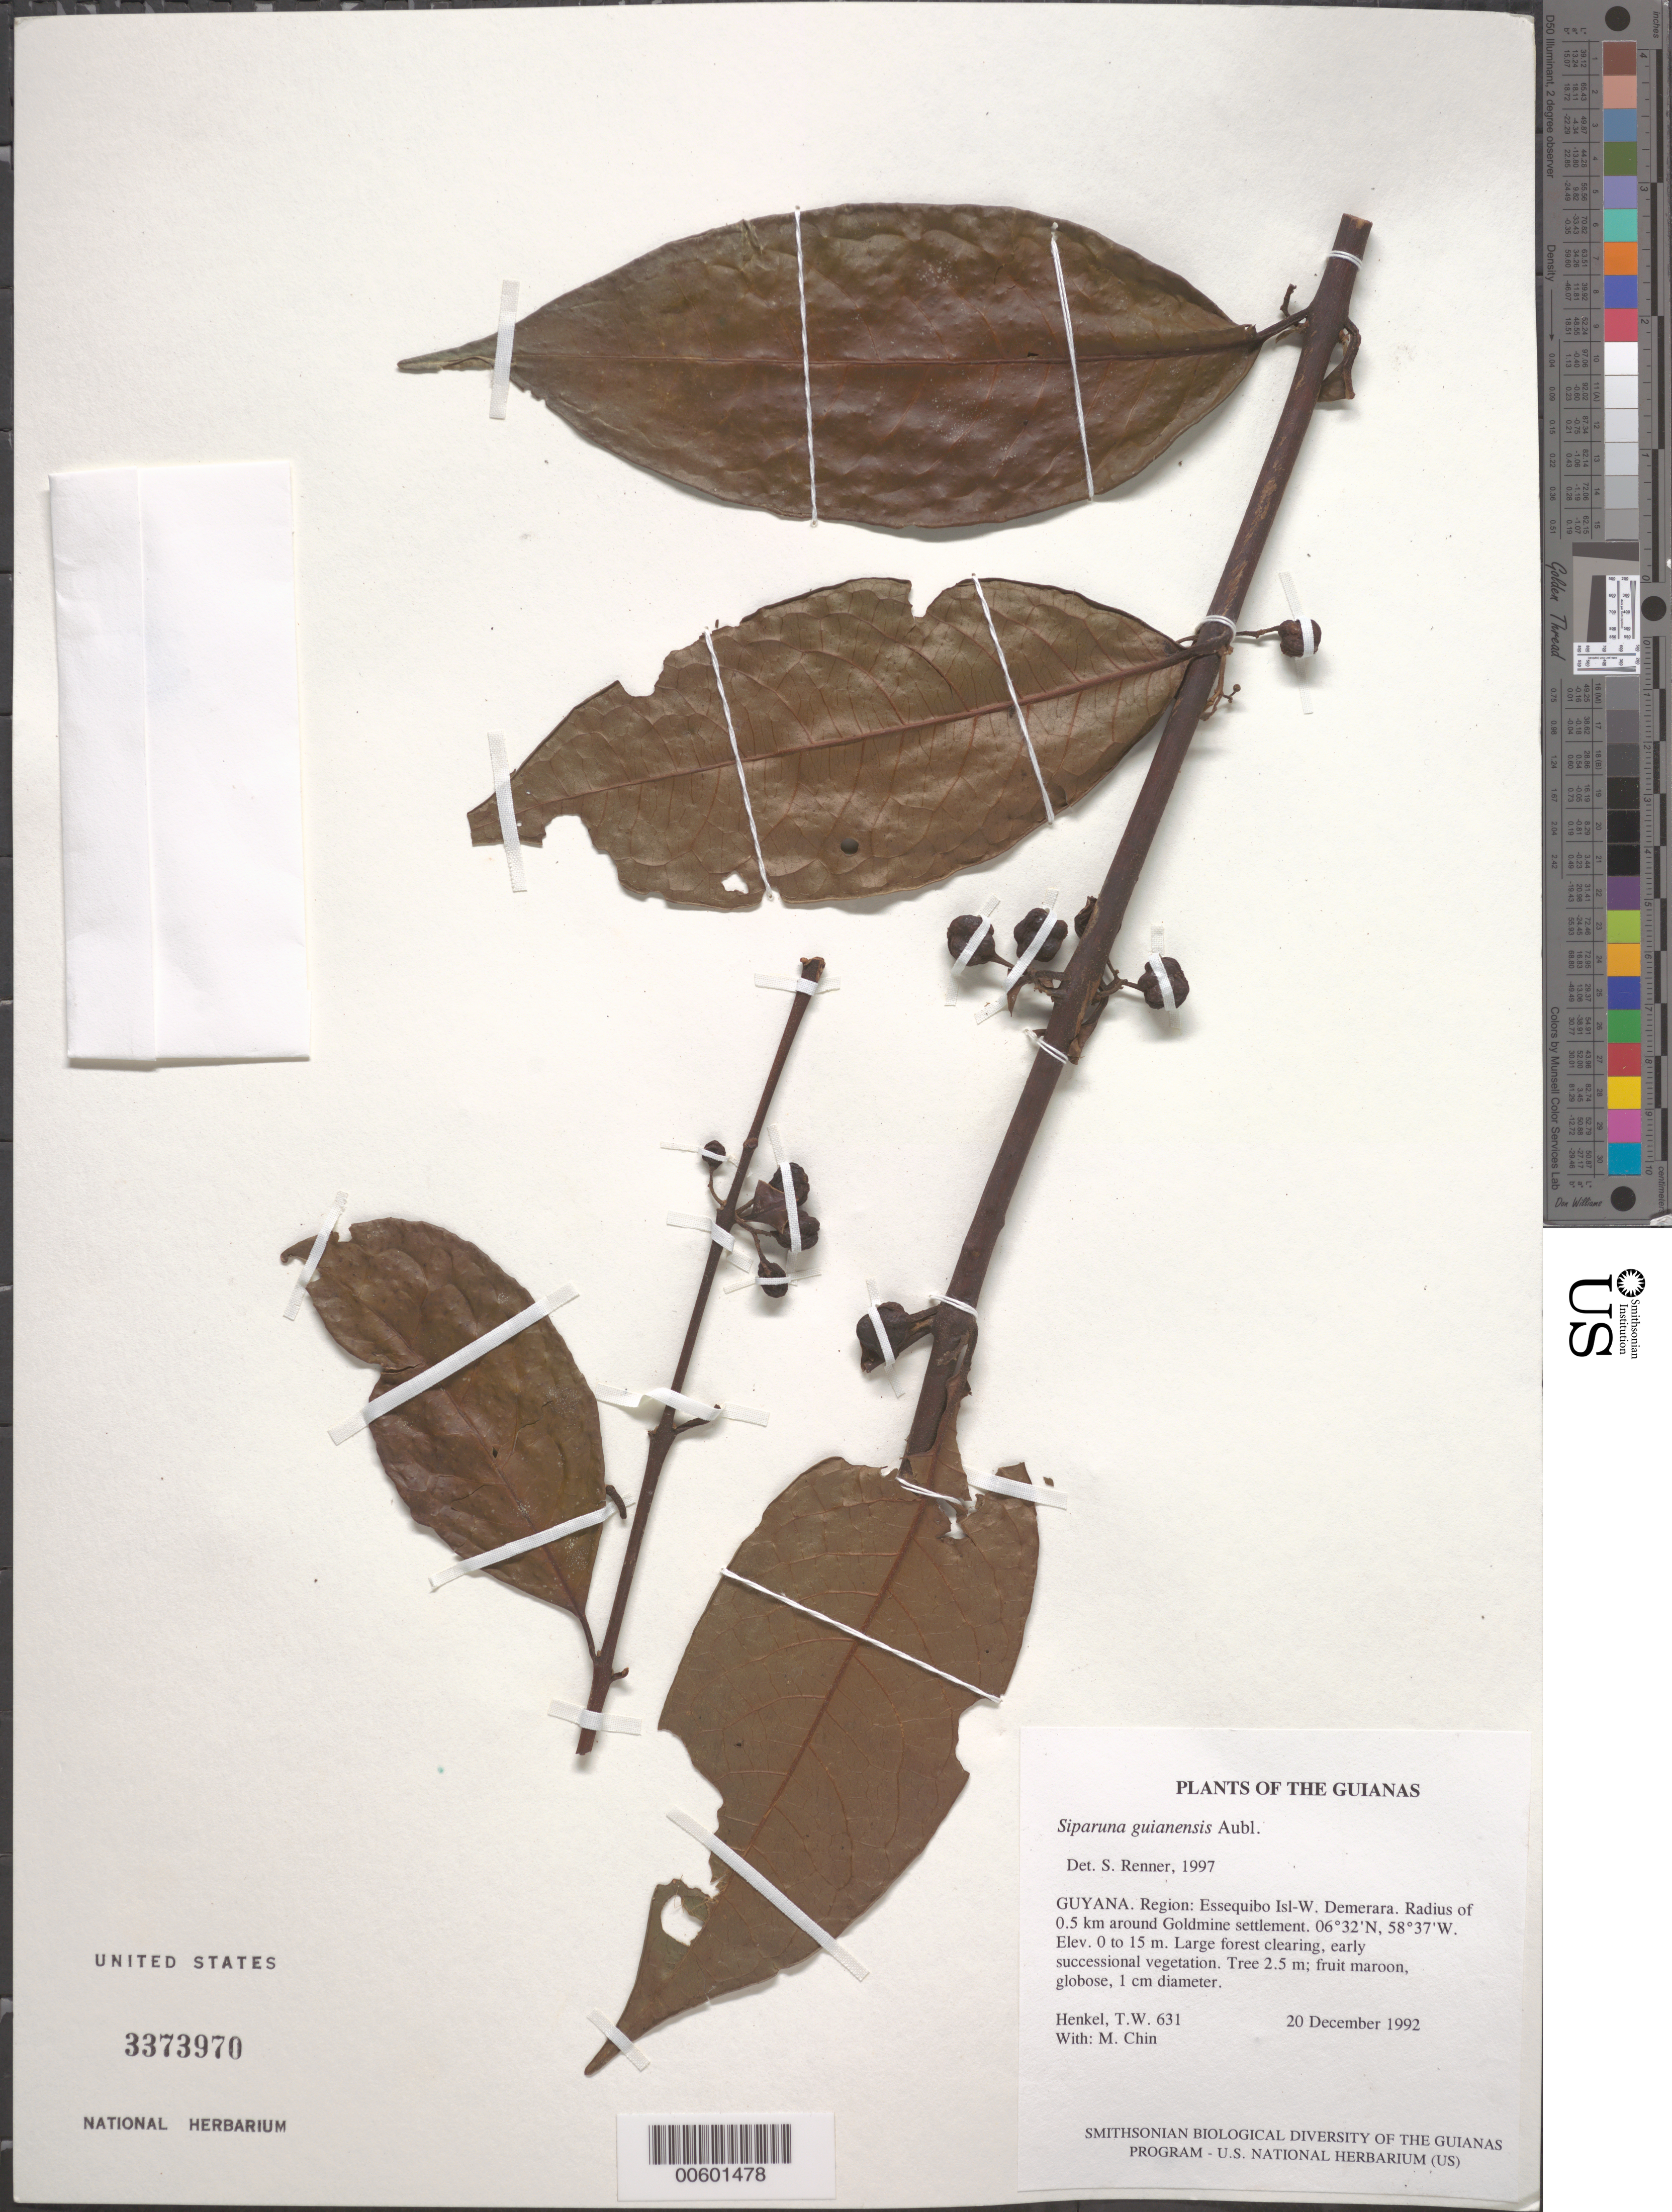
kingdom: Plantae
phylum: Tracheophyta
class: Magnoliopsida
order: Laurales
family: Siparunaceae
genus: Siparuna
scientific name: Siparuna guianensis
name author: Aubl.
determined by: Renner, S. S.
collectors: T. Henkel & M. Chin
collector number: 631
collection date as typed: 20 December 1992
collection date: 1992-12-20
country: Guyana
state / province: Essequibo Isl-W. Demerara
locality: Radius of 0.5 km around Goldmine settlement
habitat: Large forest clearing, early successional vegetation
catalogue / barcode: US 3373970